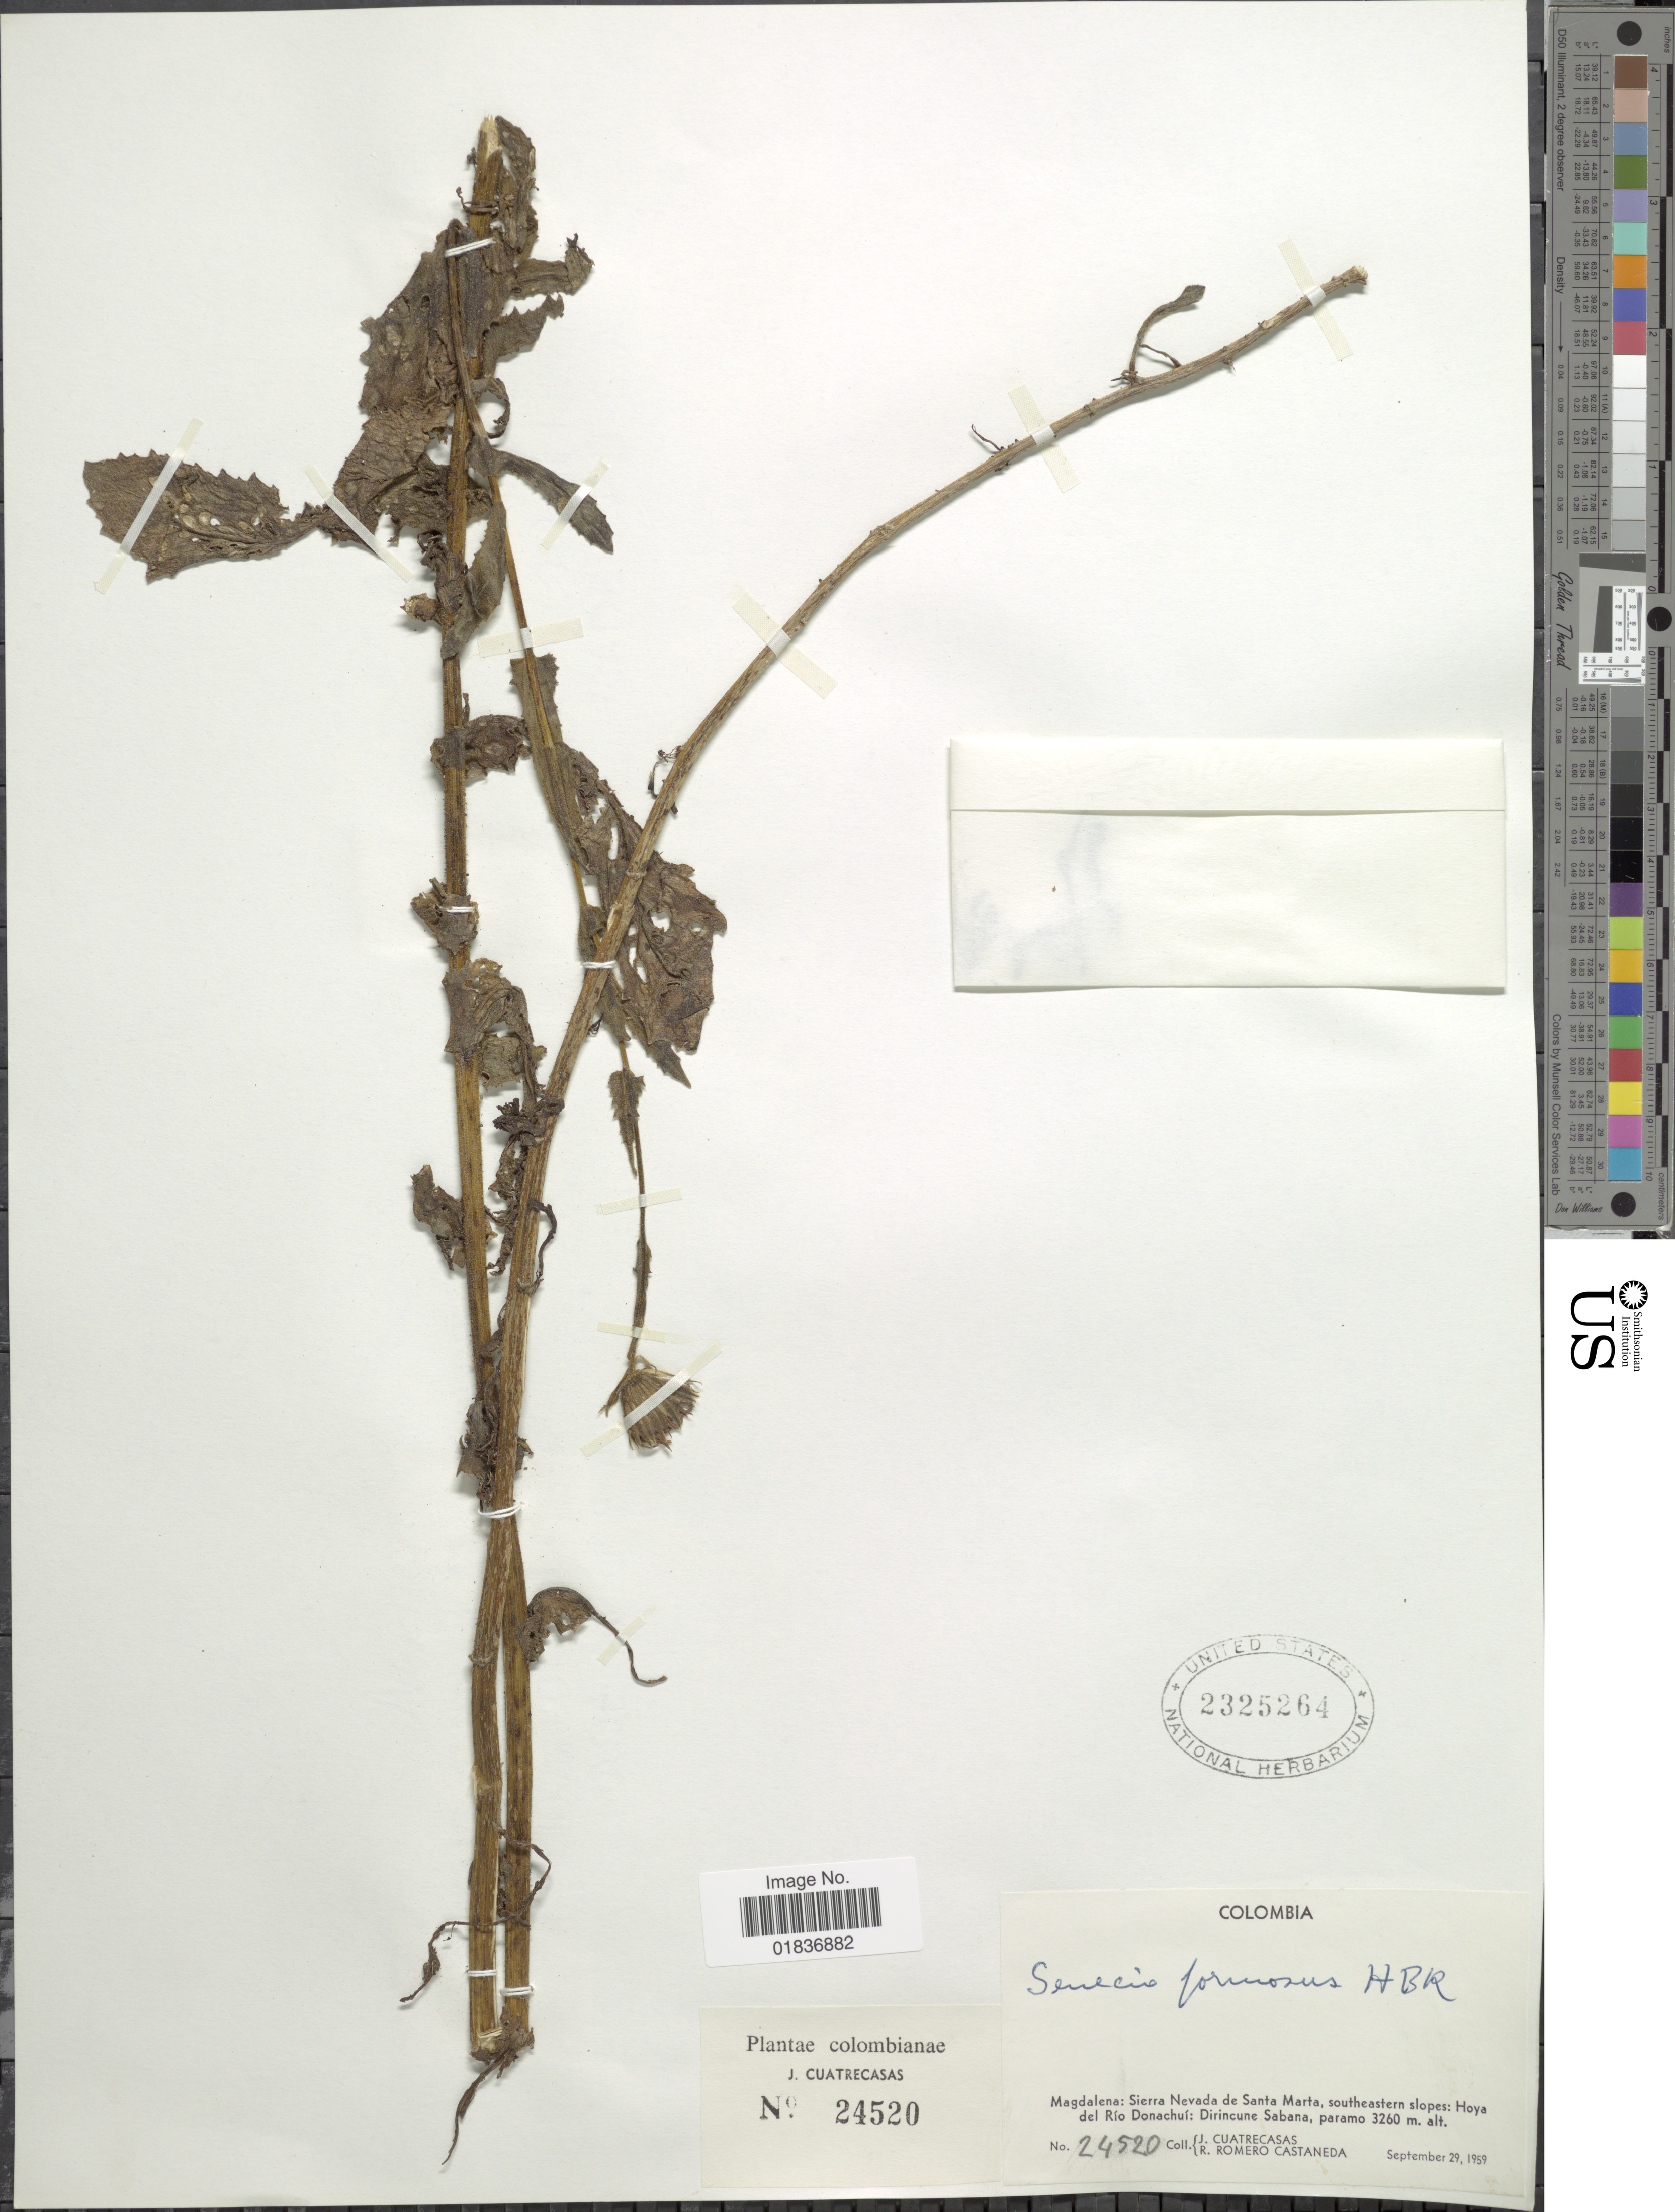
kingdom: Plantae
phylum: Tracheophyta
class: Magnoliopsida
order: Asterales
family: Asteraceae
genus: Senecio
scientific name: Senecio wedglacialis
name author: Cuatrec.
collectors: J. Cuatrecasas & R. Romero Castañeda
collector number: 24520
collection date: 1959-09-29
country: Colombia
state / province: Magdalena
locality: Magdalena: Sierra Nevada de Santa Marta, southeastern slopesL Hoya del Rio Donachui: Dirincune Sabana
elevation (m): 3260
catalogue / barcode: US 2325264